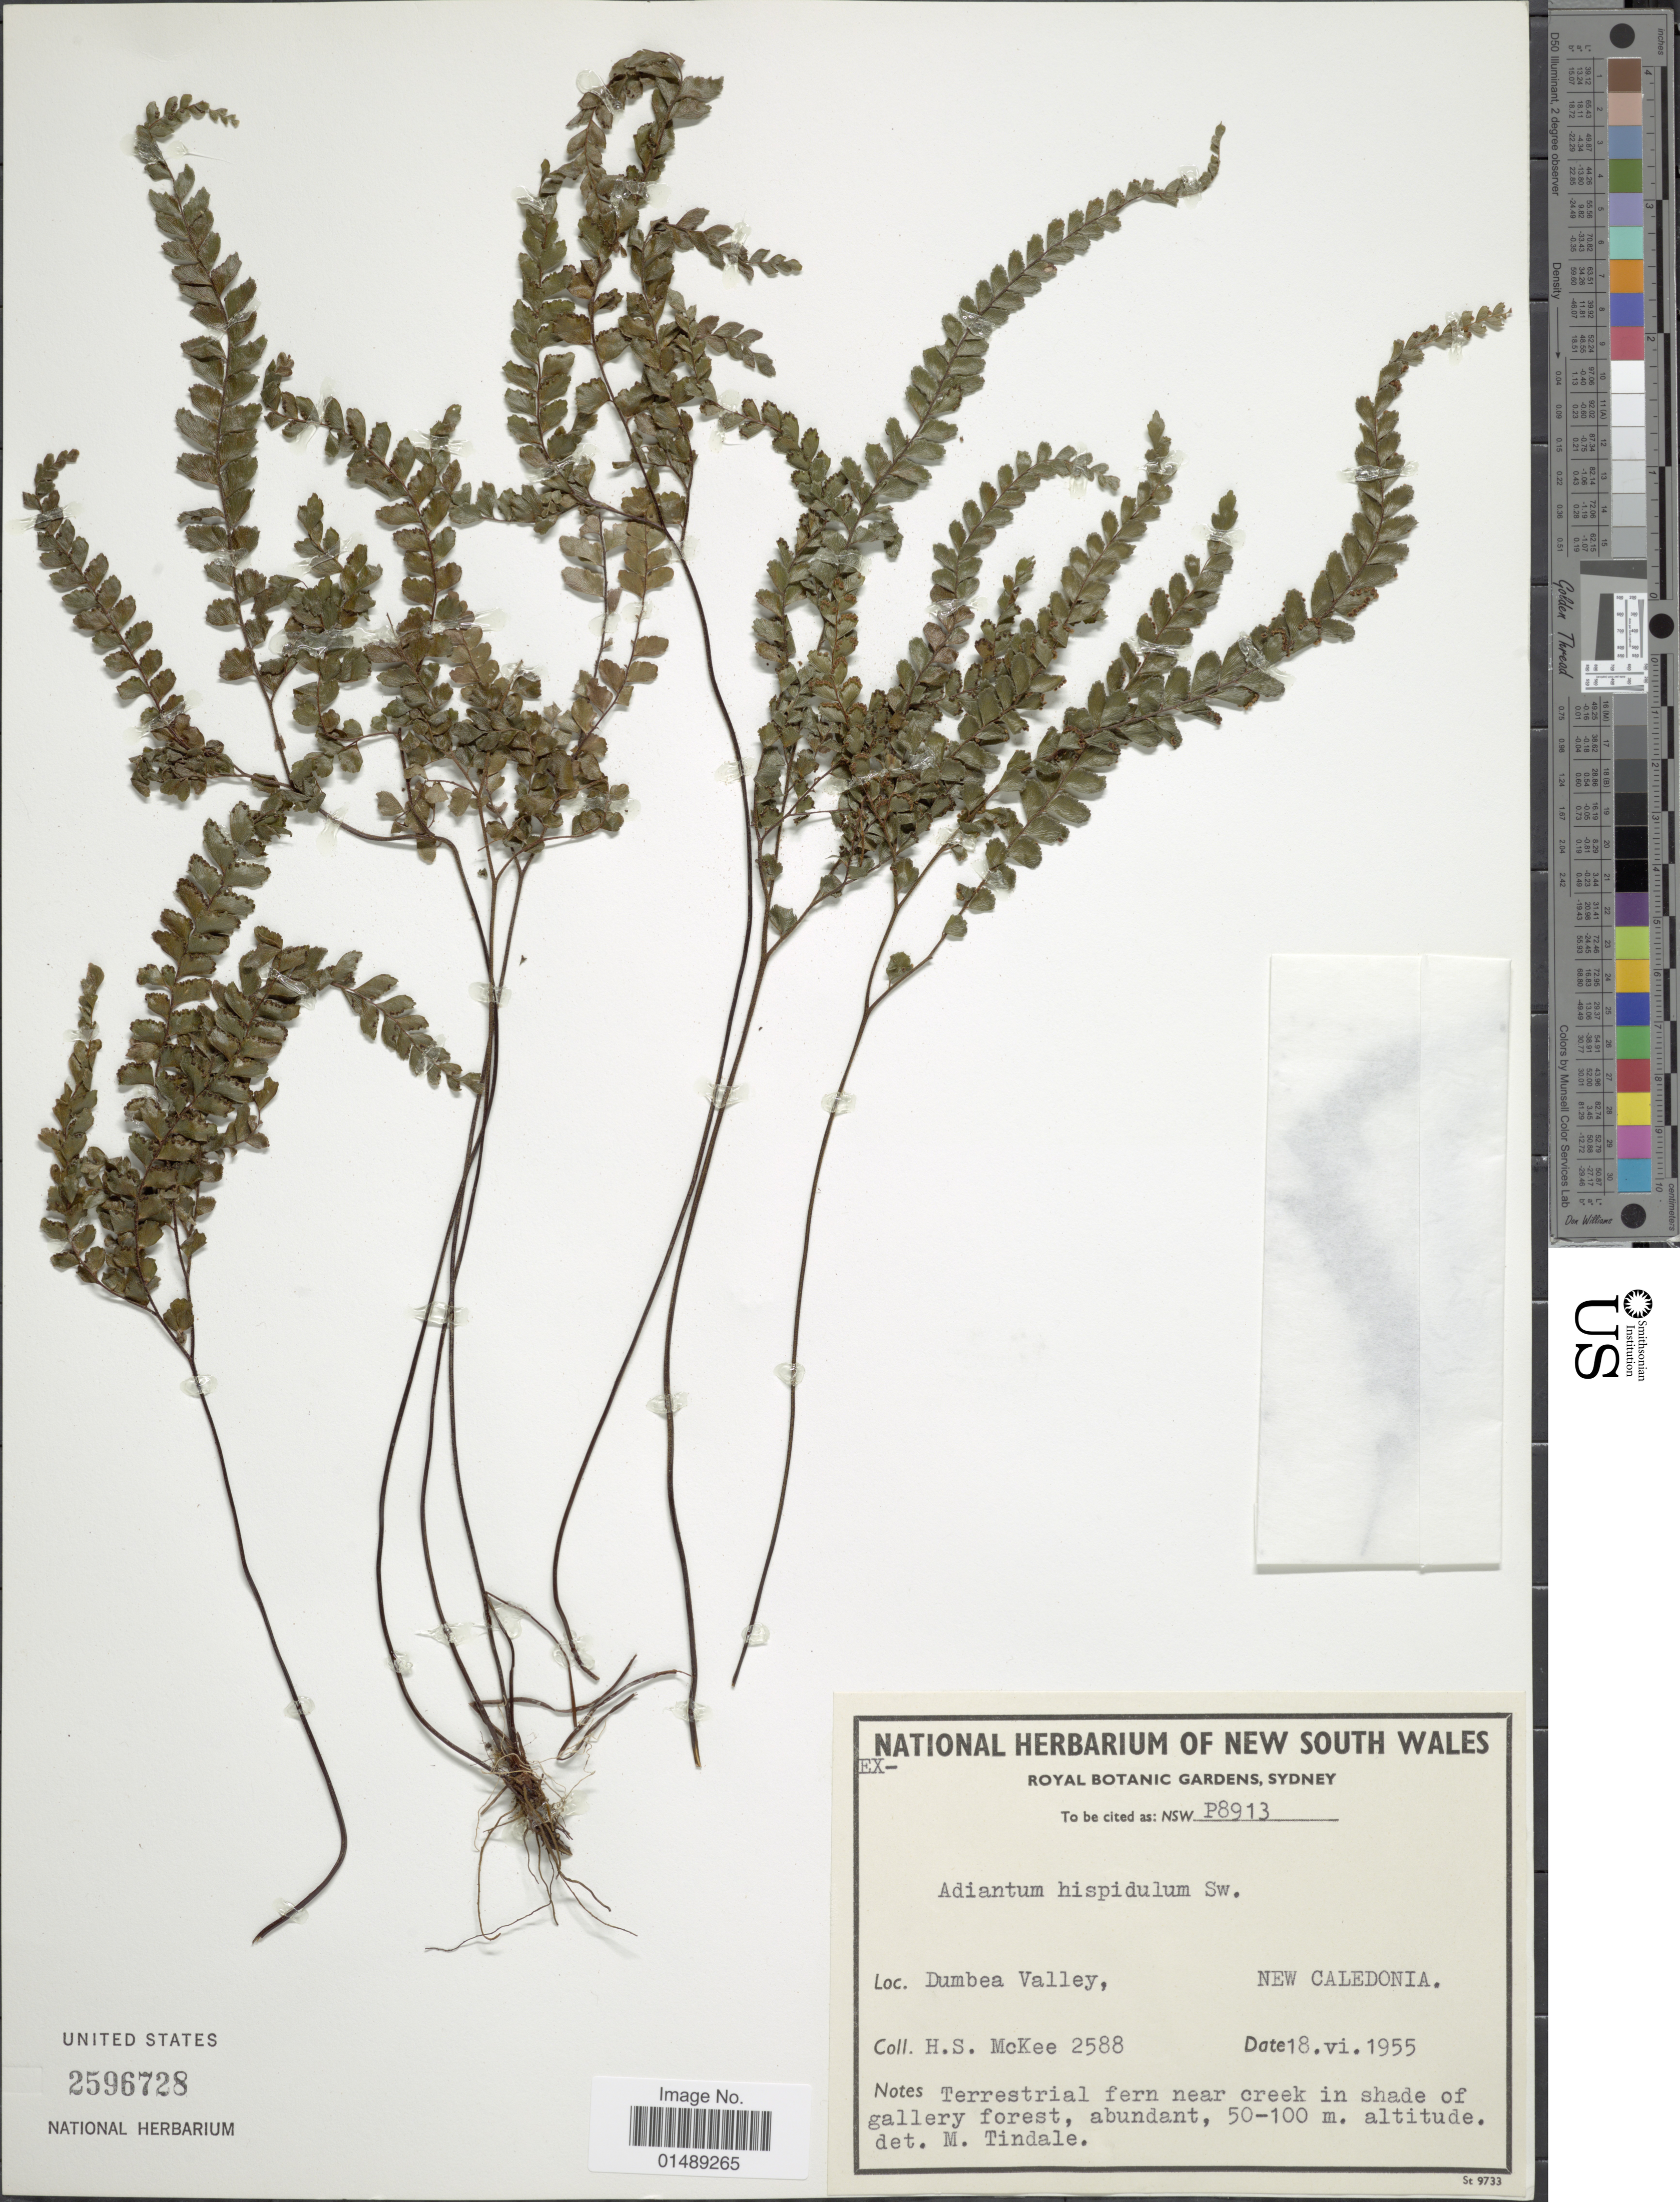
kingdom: Plantae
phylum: Tracheophyta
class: Polypodiopsida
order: Polypodiales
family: Pteridaceae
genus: Adiantum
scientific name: Adiantum hispidulum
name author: Sw.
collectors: H. S. McKee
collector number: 2588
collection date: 1955-06-18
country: New Caledonia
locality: Dumbea Valley, New Caledonia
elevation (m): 50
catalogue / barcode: US 2596728